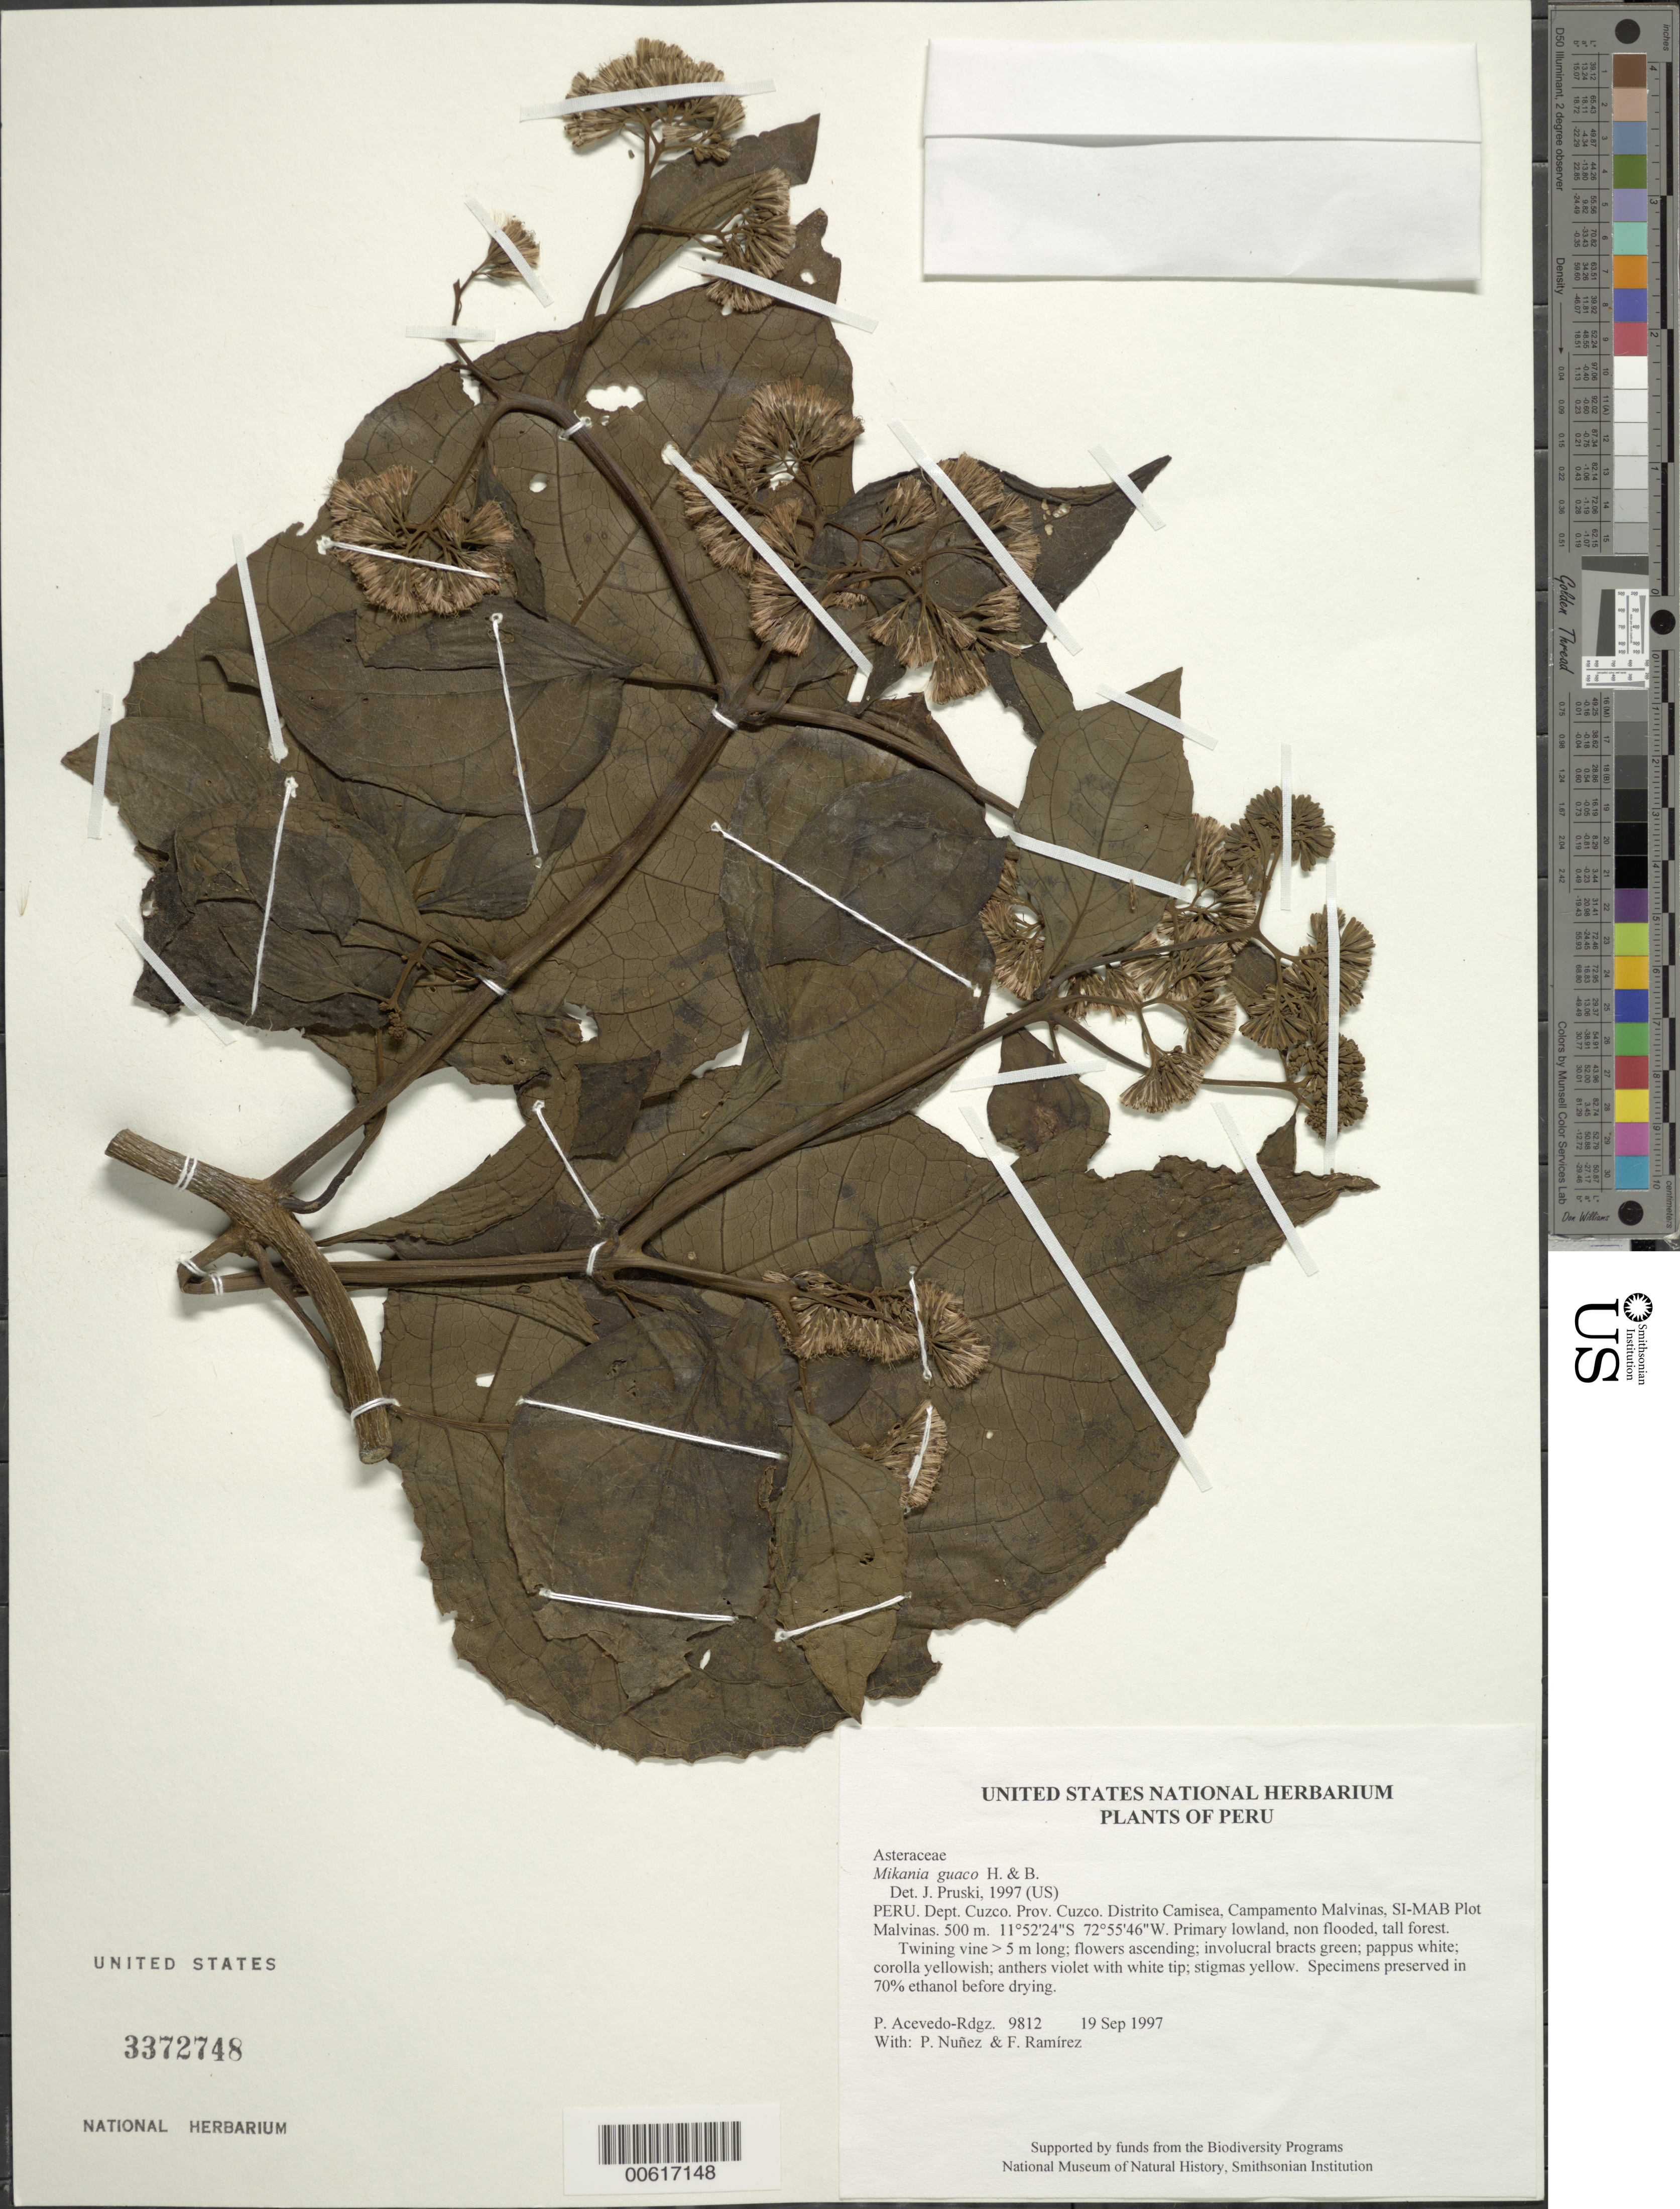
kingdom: Plantae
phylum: Tracheophyta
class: Magnoliopsida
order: Asterales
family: Asteraceae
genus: Mikania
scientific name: Mikania guaco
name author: Humb. & Bonpl.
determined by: Pruski, J. F.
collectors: P. Acevedo-Rodr., P. Nuñez V. & F. Ramirez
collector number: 9812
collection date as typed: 19 Sep 1997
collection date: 1997-09-19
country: Peru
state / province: Cusco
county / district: Cusco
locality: Distrito Camisea, Campamento Malvinas, SI-MAB Plot Malvinas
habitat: Primary lowland, non flooded, tall forest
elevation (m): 500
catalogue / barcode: US 3372748